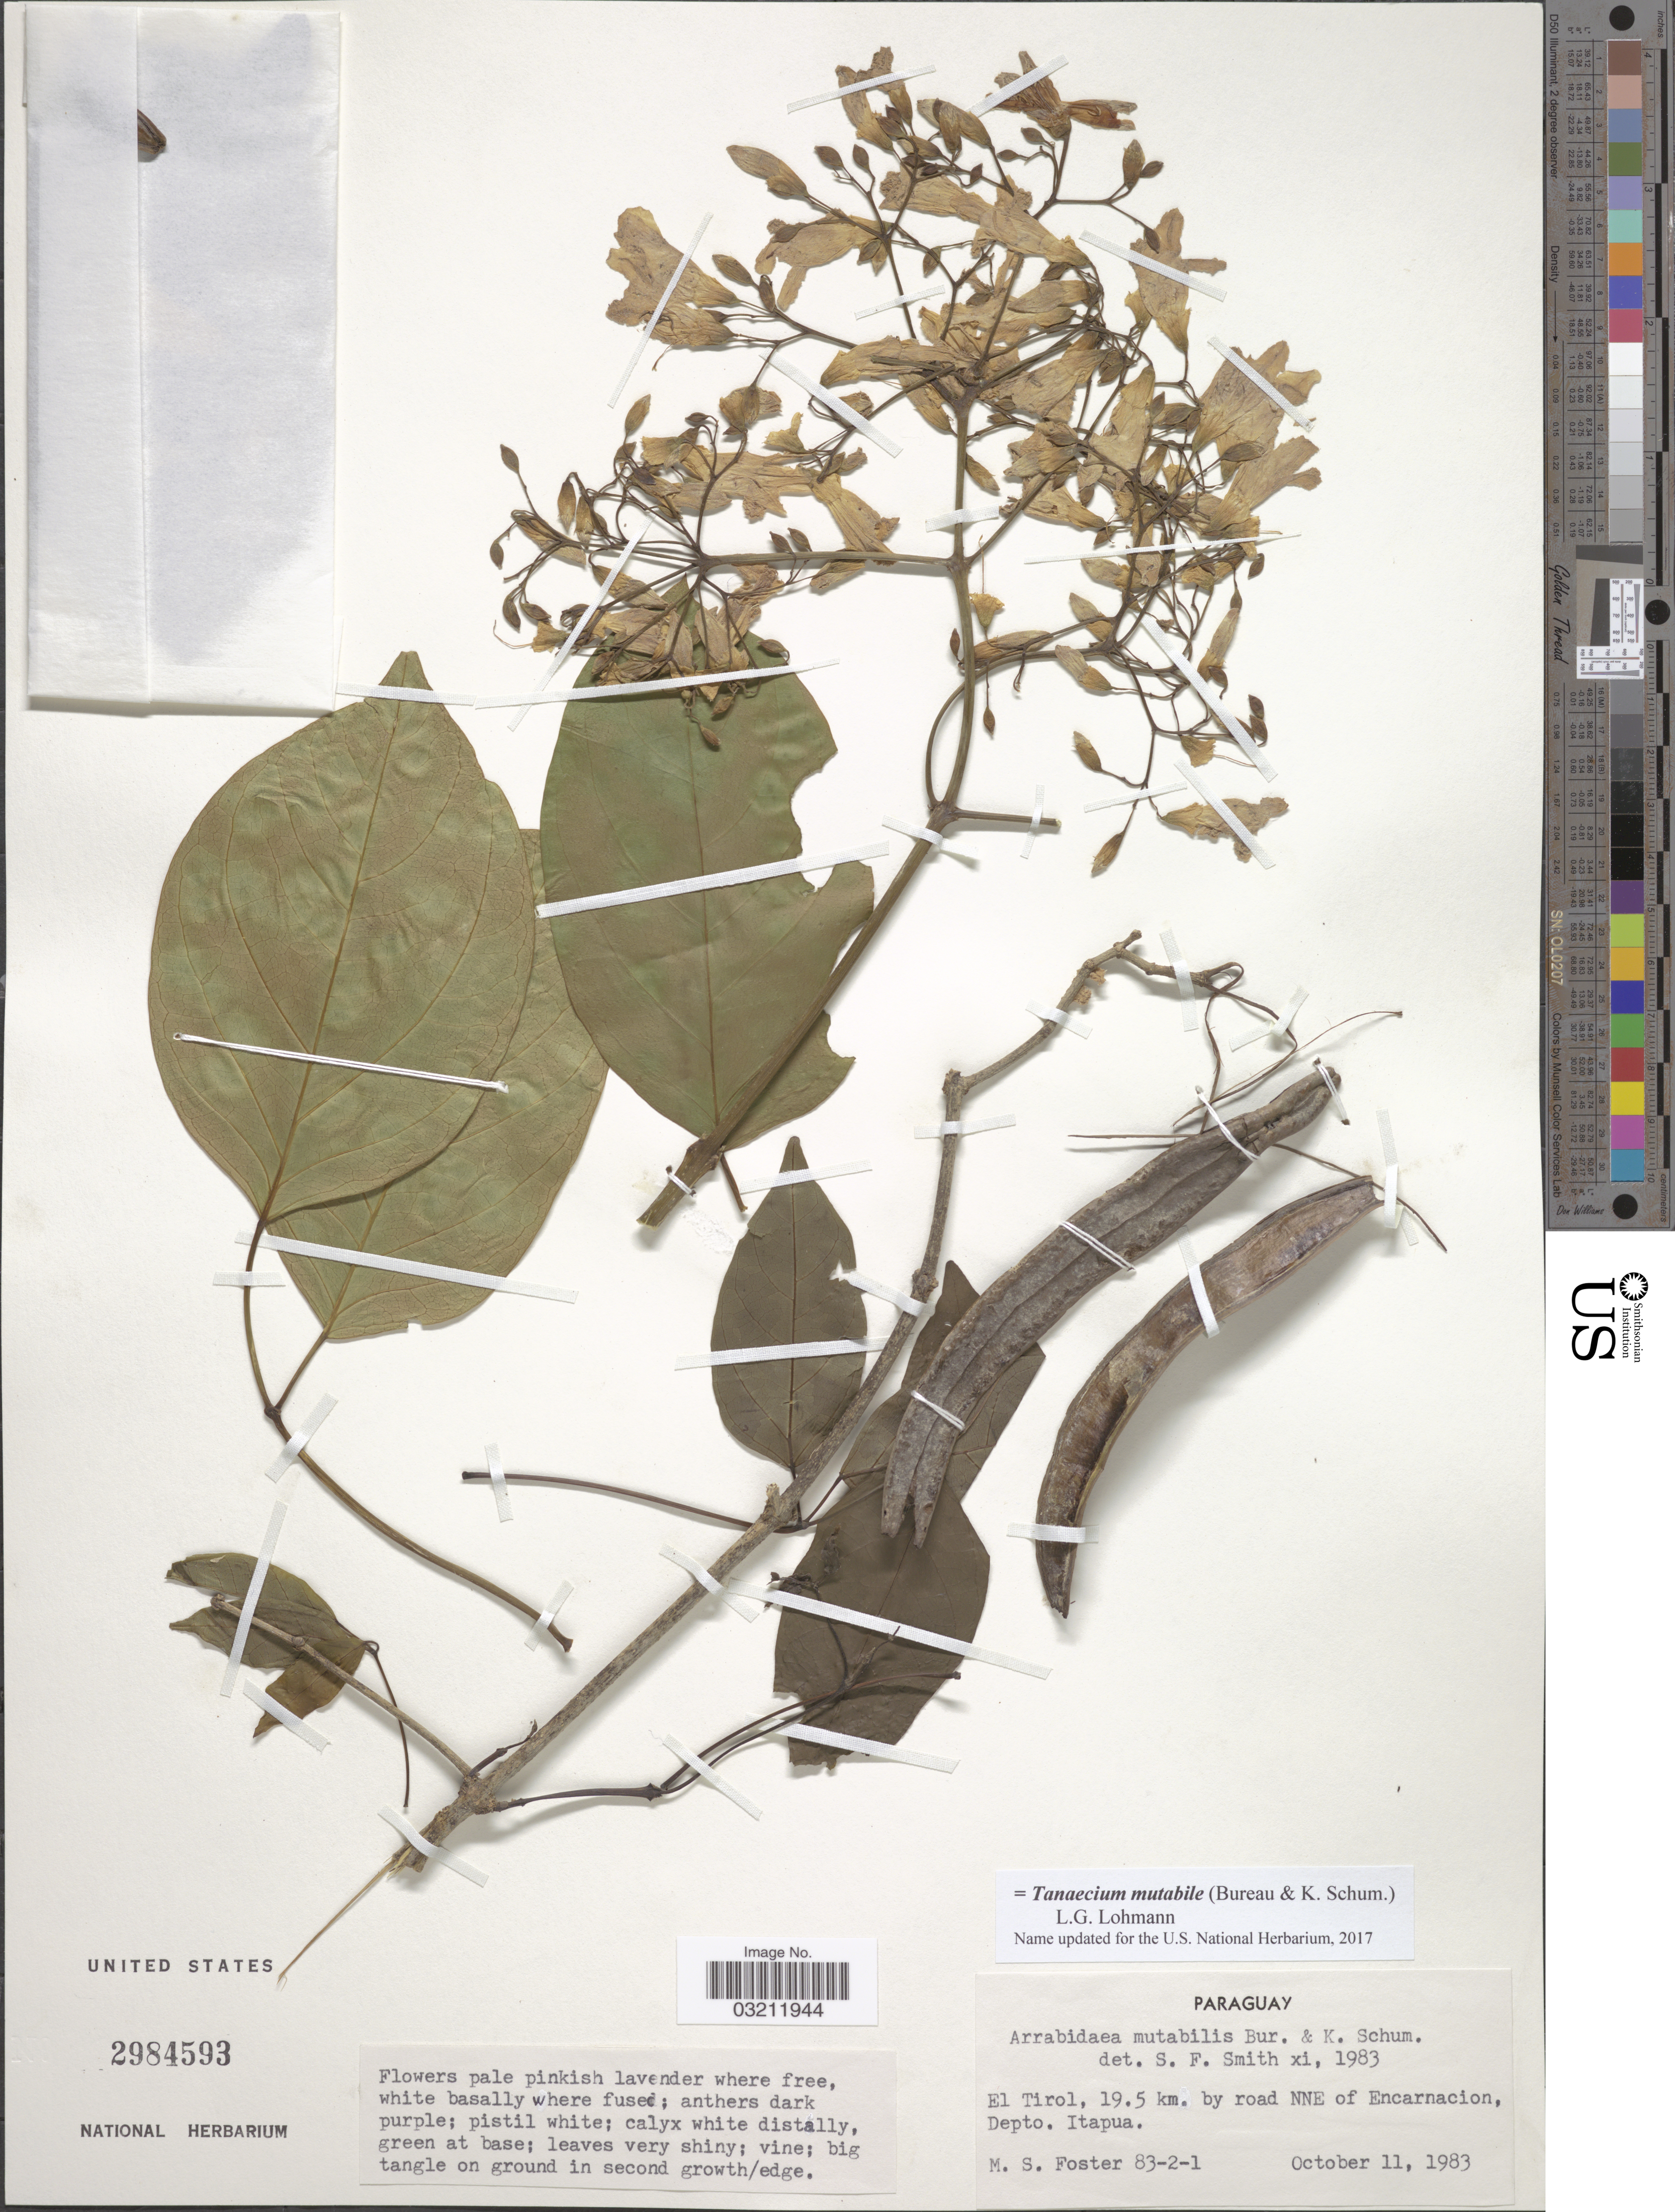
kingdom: Plantae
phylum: Tracheophyta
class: Magnoliopsida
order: Lamiales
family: Bignoniaceae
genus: Tanaecium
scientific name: Tanaecium mutabile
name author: (Bureau & K. Schum.) L.G. Lohmann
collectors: M. Foster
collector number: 83-2-1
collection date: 1983-10-11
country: Paraguay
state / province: Itapua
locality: El Tirol, 19.5 km. by road NNE of Encarnacion, Depto. Itapua.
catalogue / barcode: US 2984593